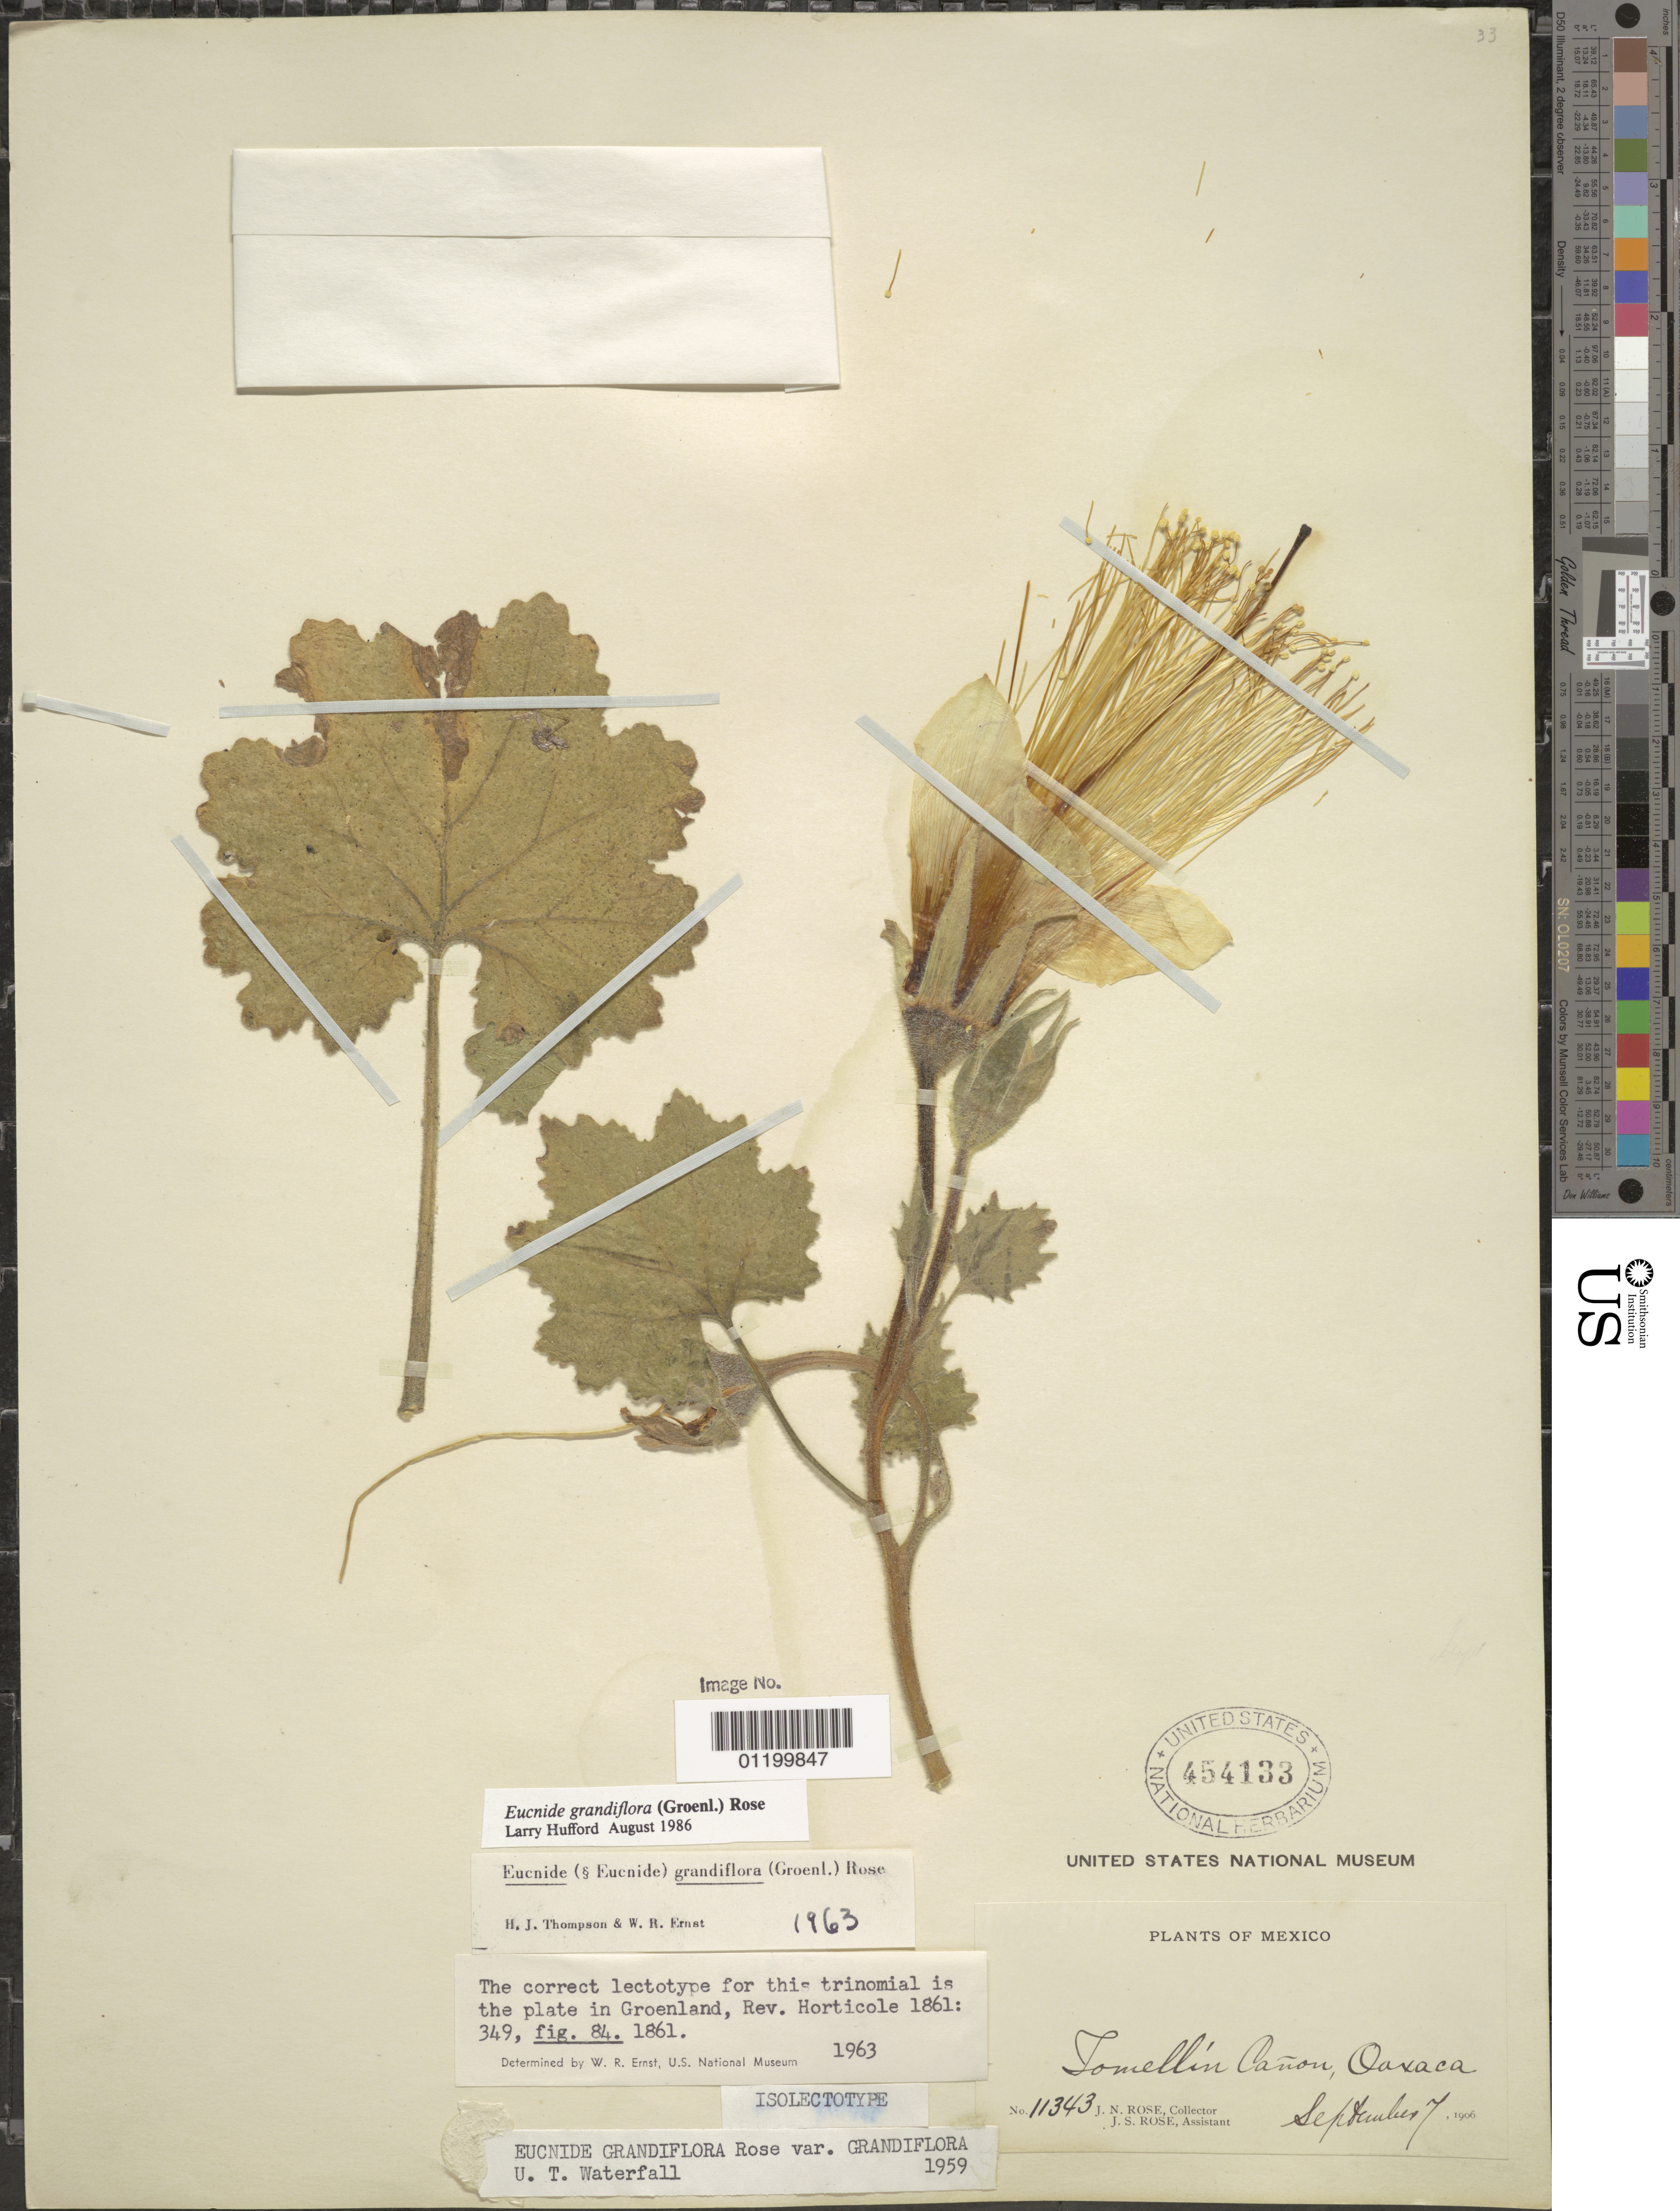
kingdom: Plantae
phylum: Tracheophyta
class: Magnoliopsida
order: Cornales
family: Loasaceae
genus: Eucnide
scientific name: Eucnide grandiflora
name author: (Groenland) Rose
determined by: Hufford, L.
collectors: J. N. Rose & J. S. Rose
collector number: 11343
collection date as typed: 07 Sep 1906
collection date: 1906-09-07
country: Mexico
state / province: Oaxaca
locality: Lomellin Cañon.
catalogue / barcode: US 454133